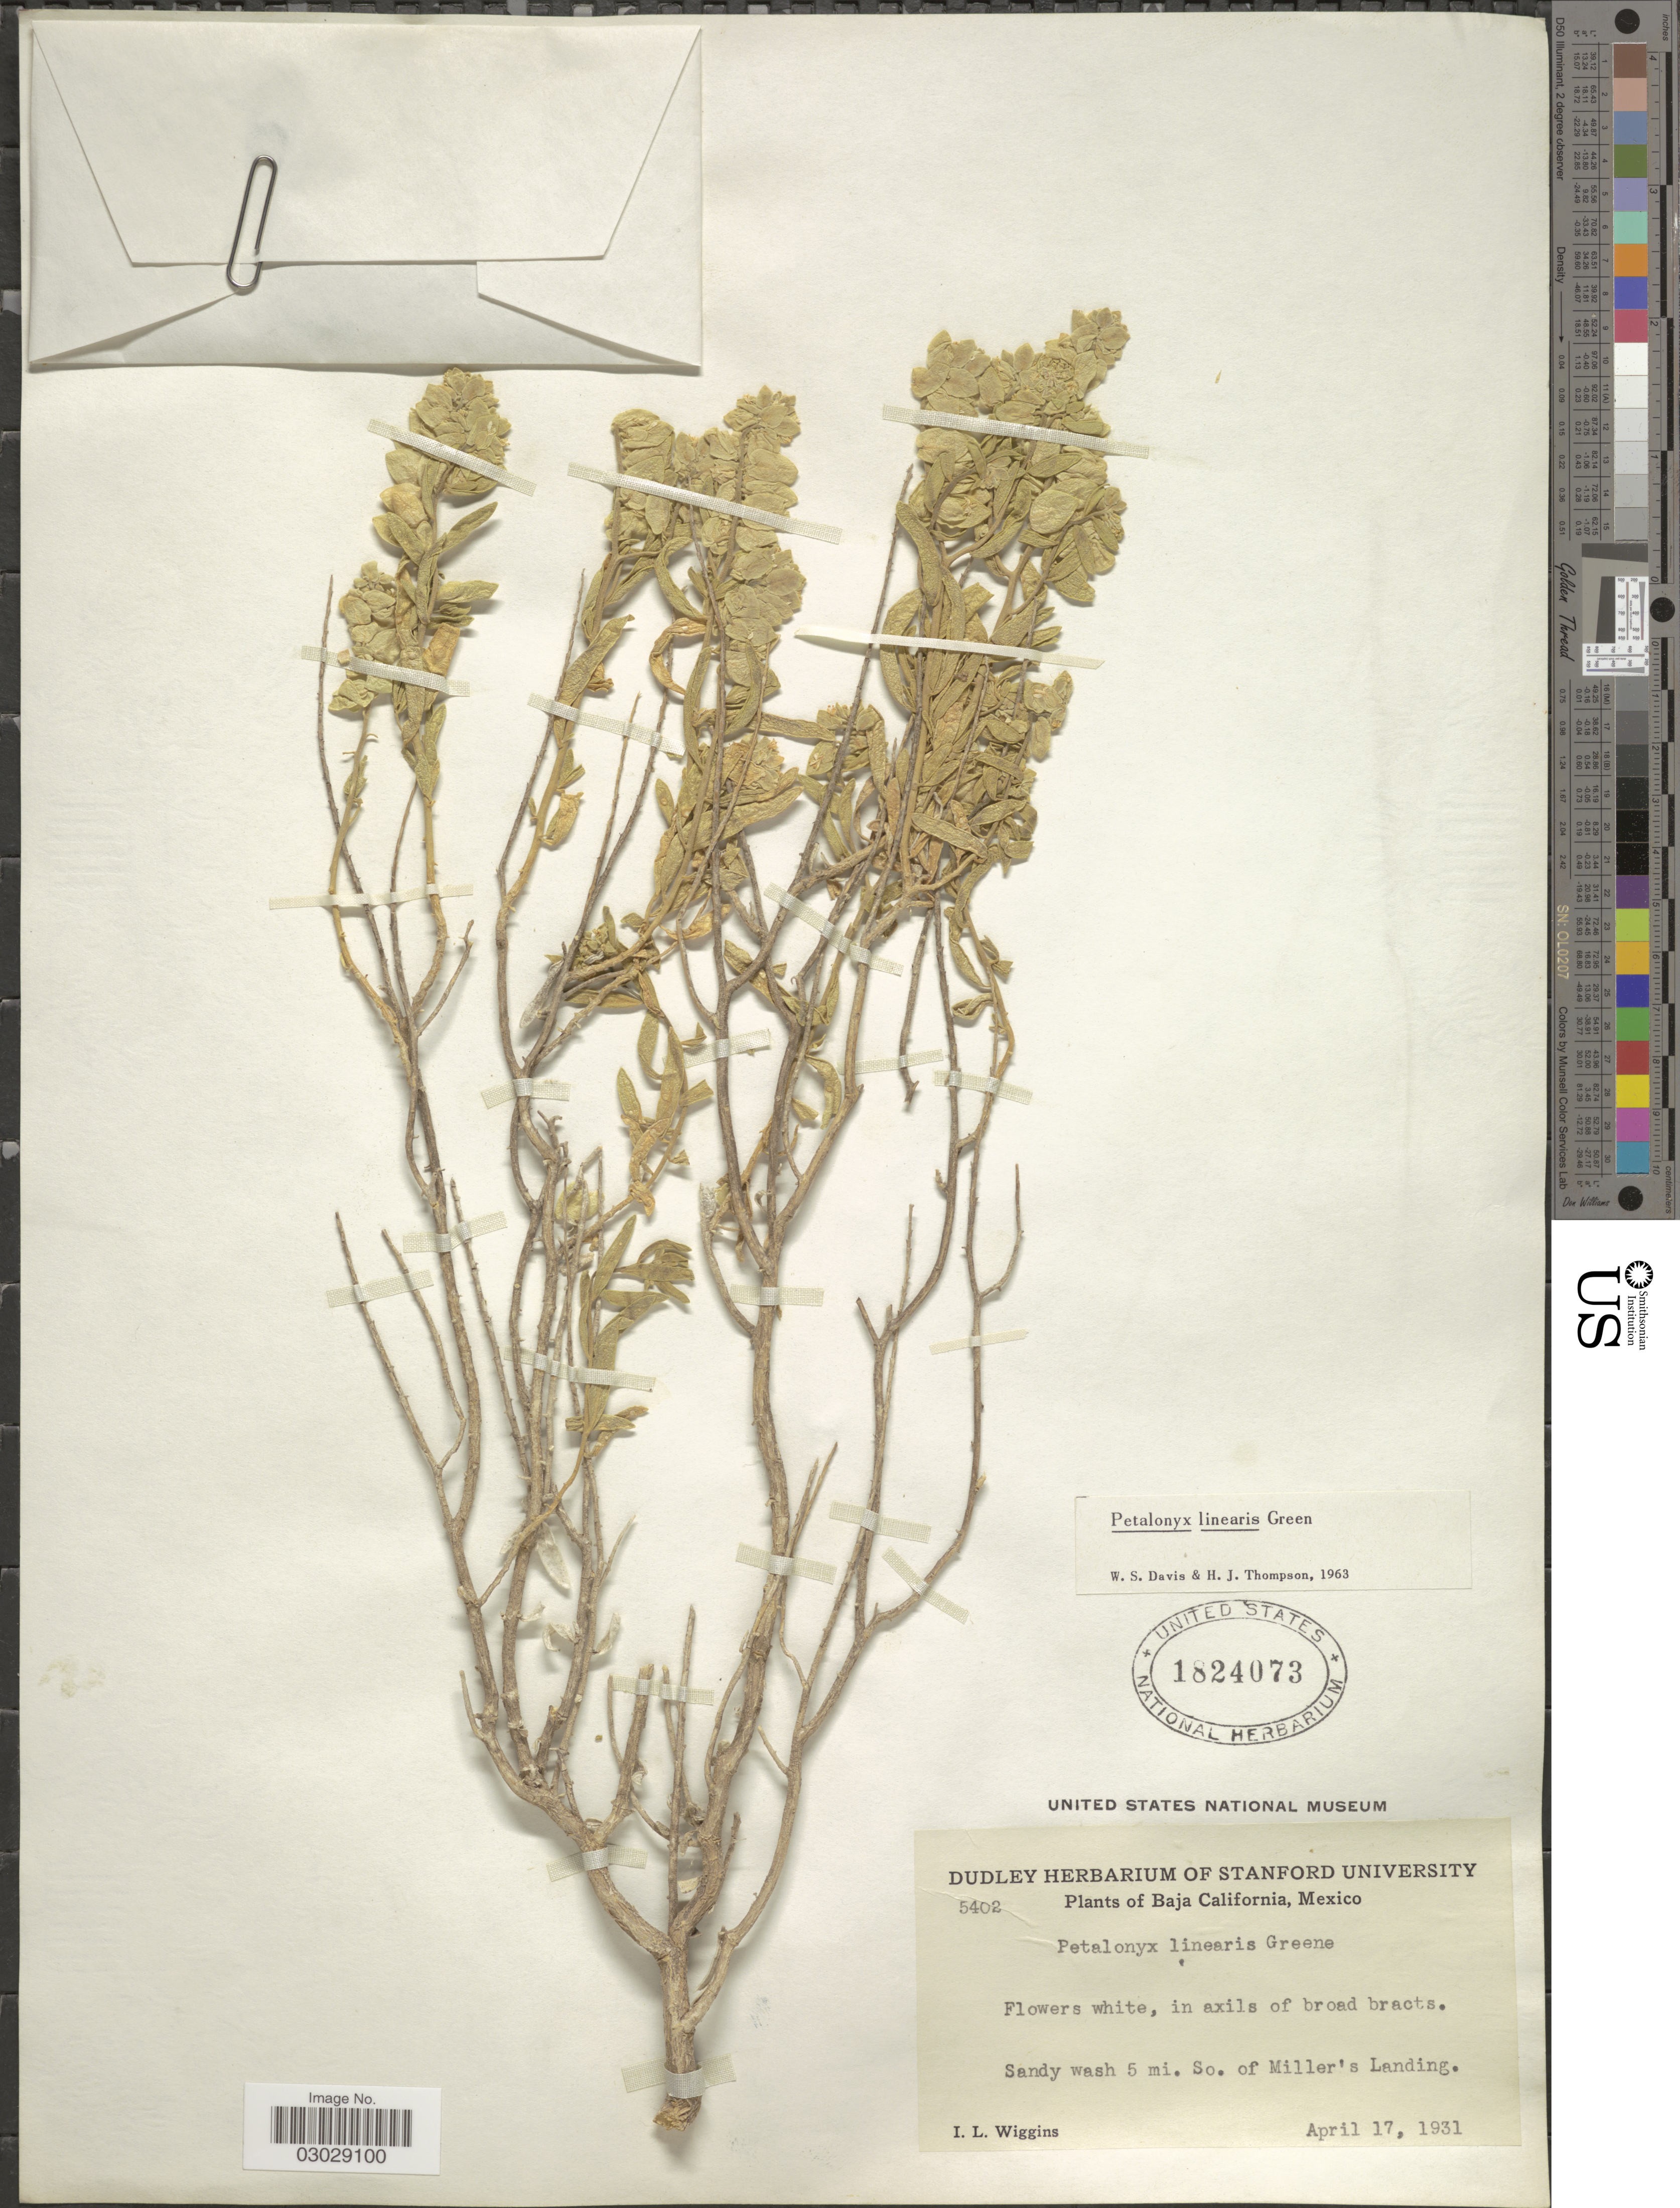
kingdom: Plantae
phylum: Tracheophyta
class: Magnoliopsida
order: Cornales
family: Loasaceae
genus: Petalonyx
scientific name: Petalonyx linearis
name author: Green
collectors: I. L. Wiggins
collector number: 5402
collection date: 1931-04-17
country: Mexico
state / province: Baja California Norte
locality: Sandy wash 5 mi. So. of Miller's Landing.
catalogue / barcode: US 1824073